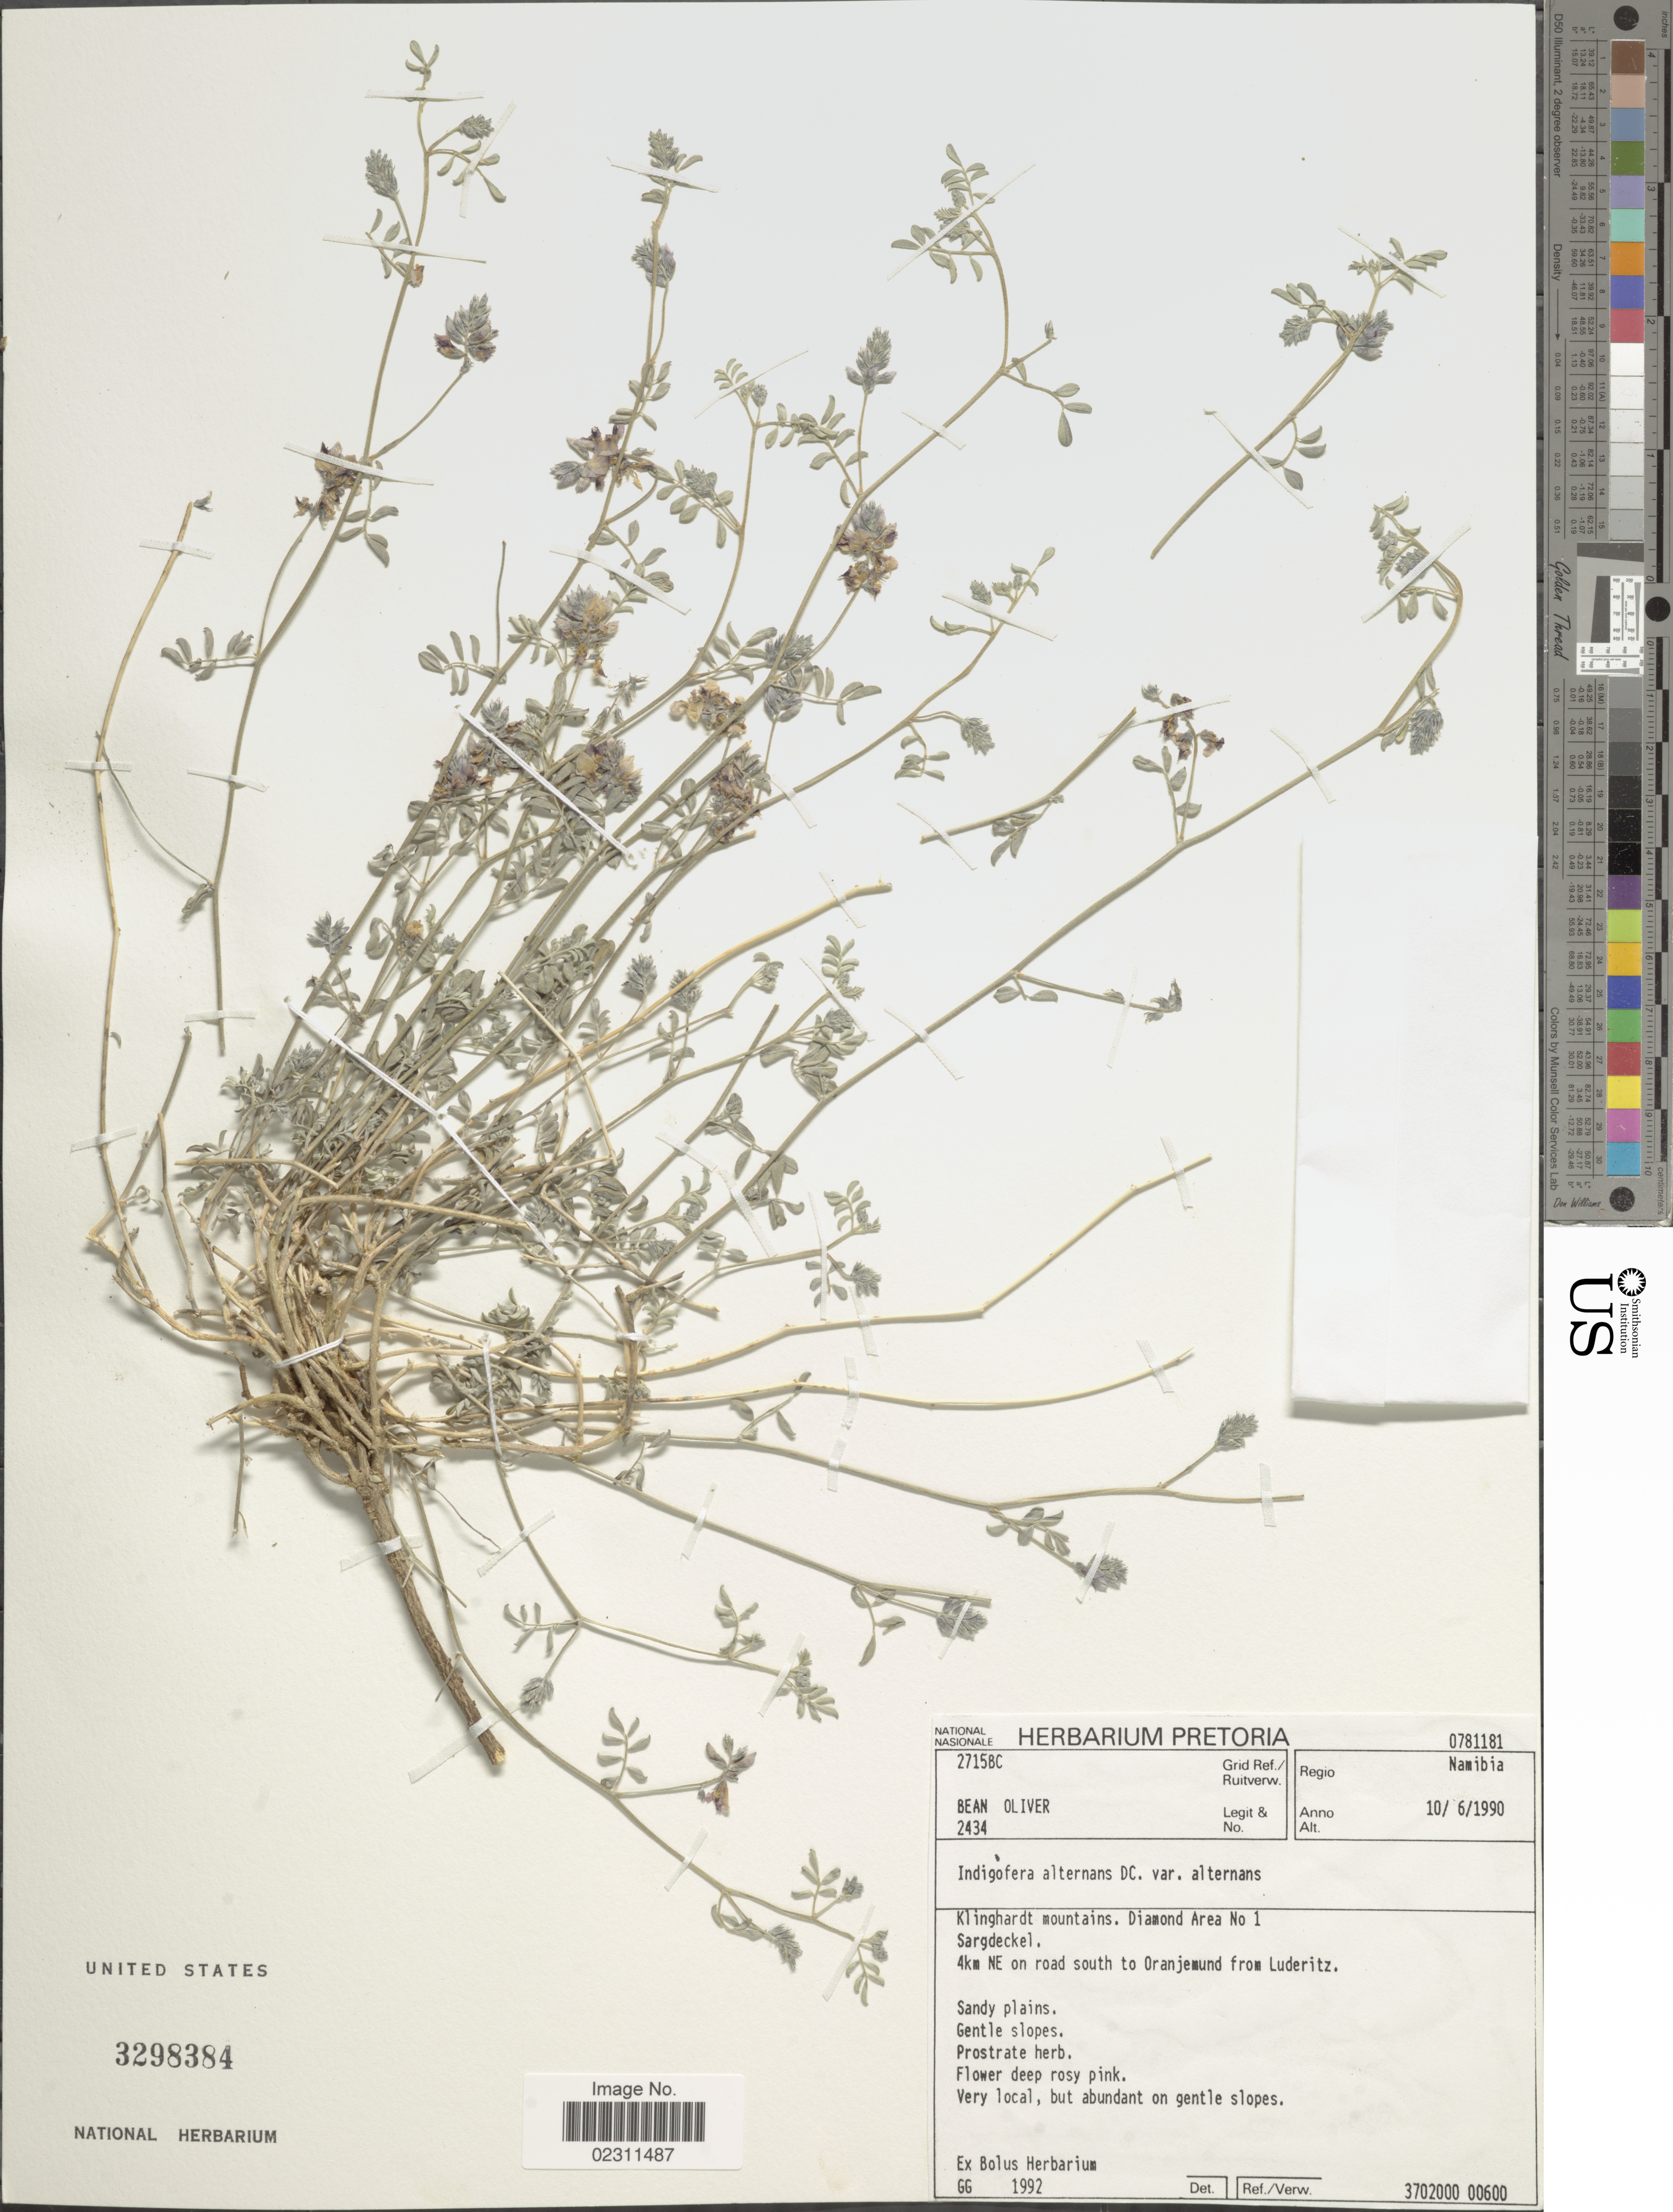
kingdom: Plantae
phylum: Tracheophyta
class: Magnoliopsida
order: Fabales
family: Fabaceae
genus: Indigofera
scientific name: Indigofera alternans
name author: DC.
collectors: B. Oliver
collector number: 2434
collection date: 1990-06-10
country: Namibia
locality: Klinghardt mountains. Diamond Area No 1. Sargdeckel. 4km NE on road south to Oranjemund from Luderitz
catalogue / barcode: US 3298384